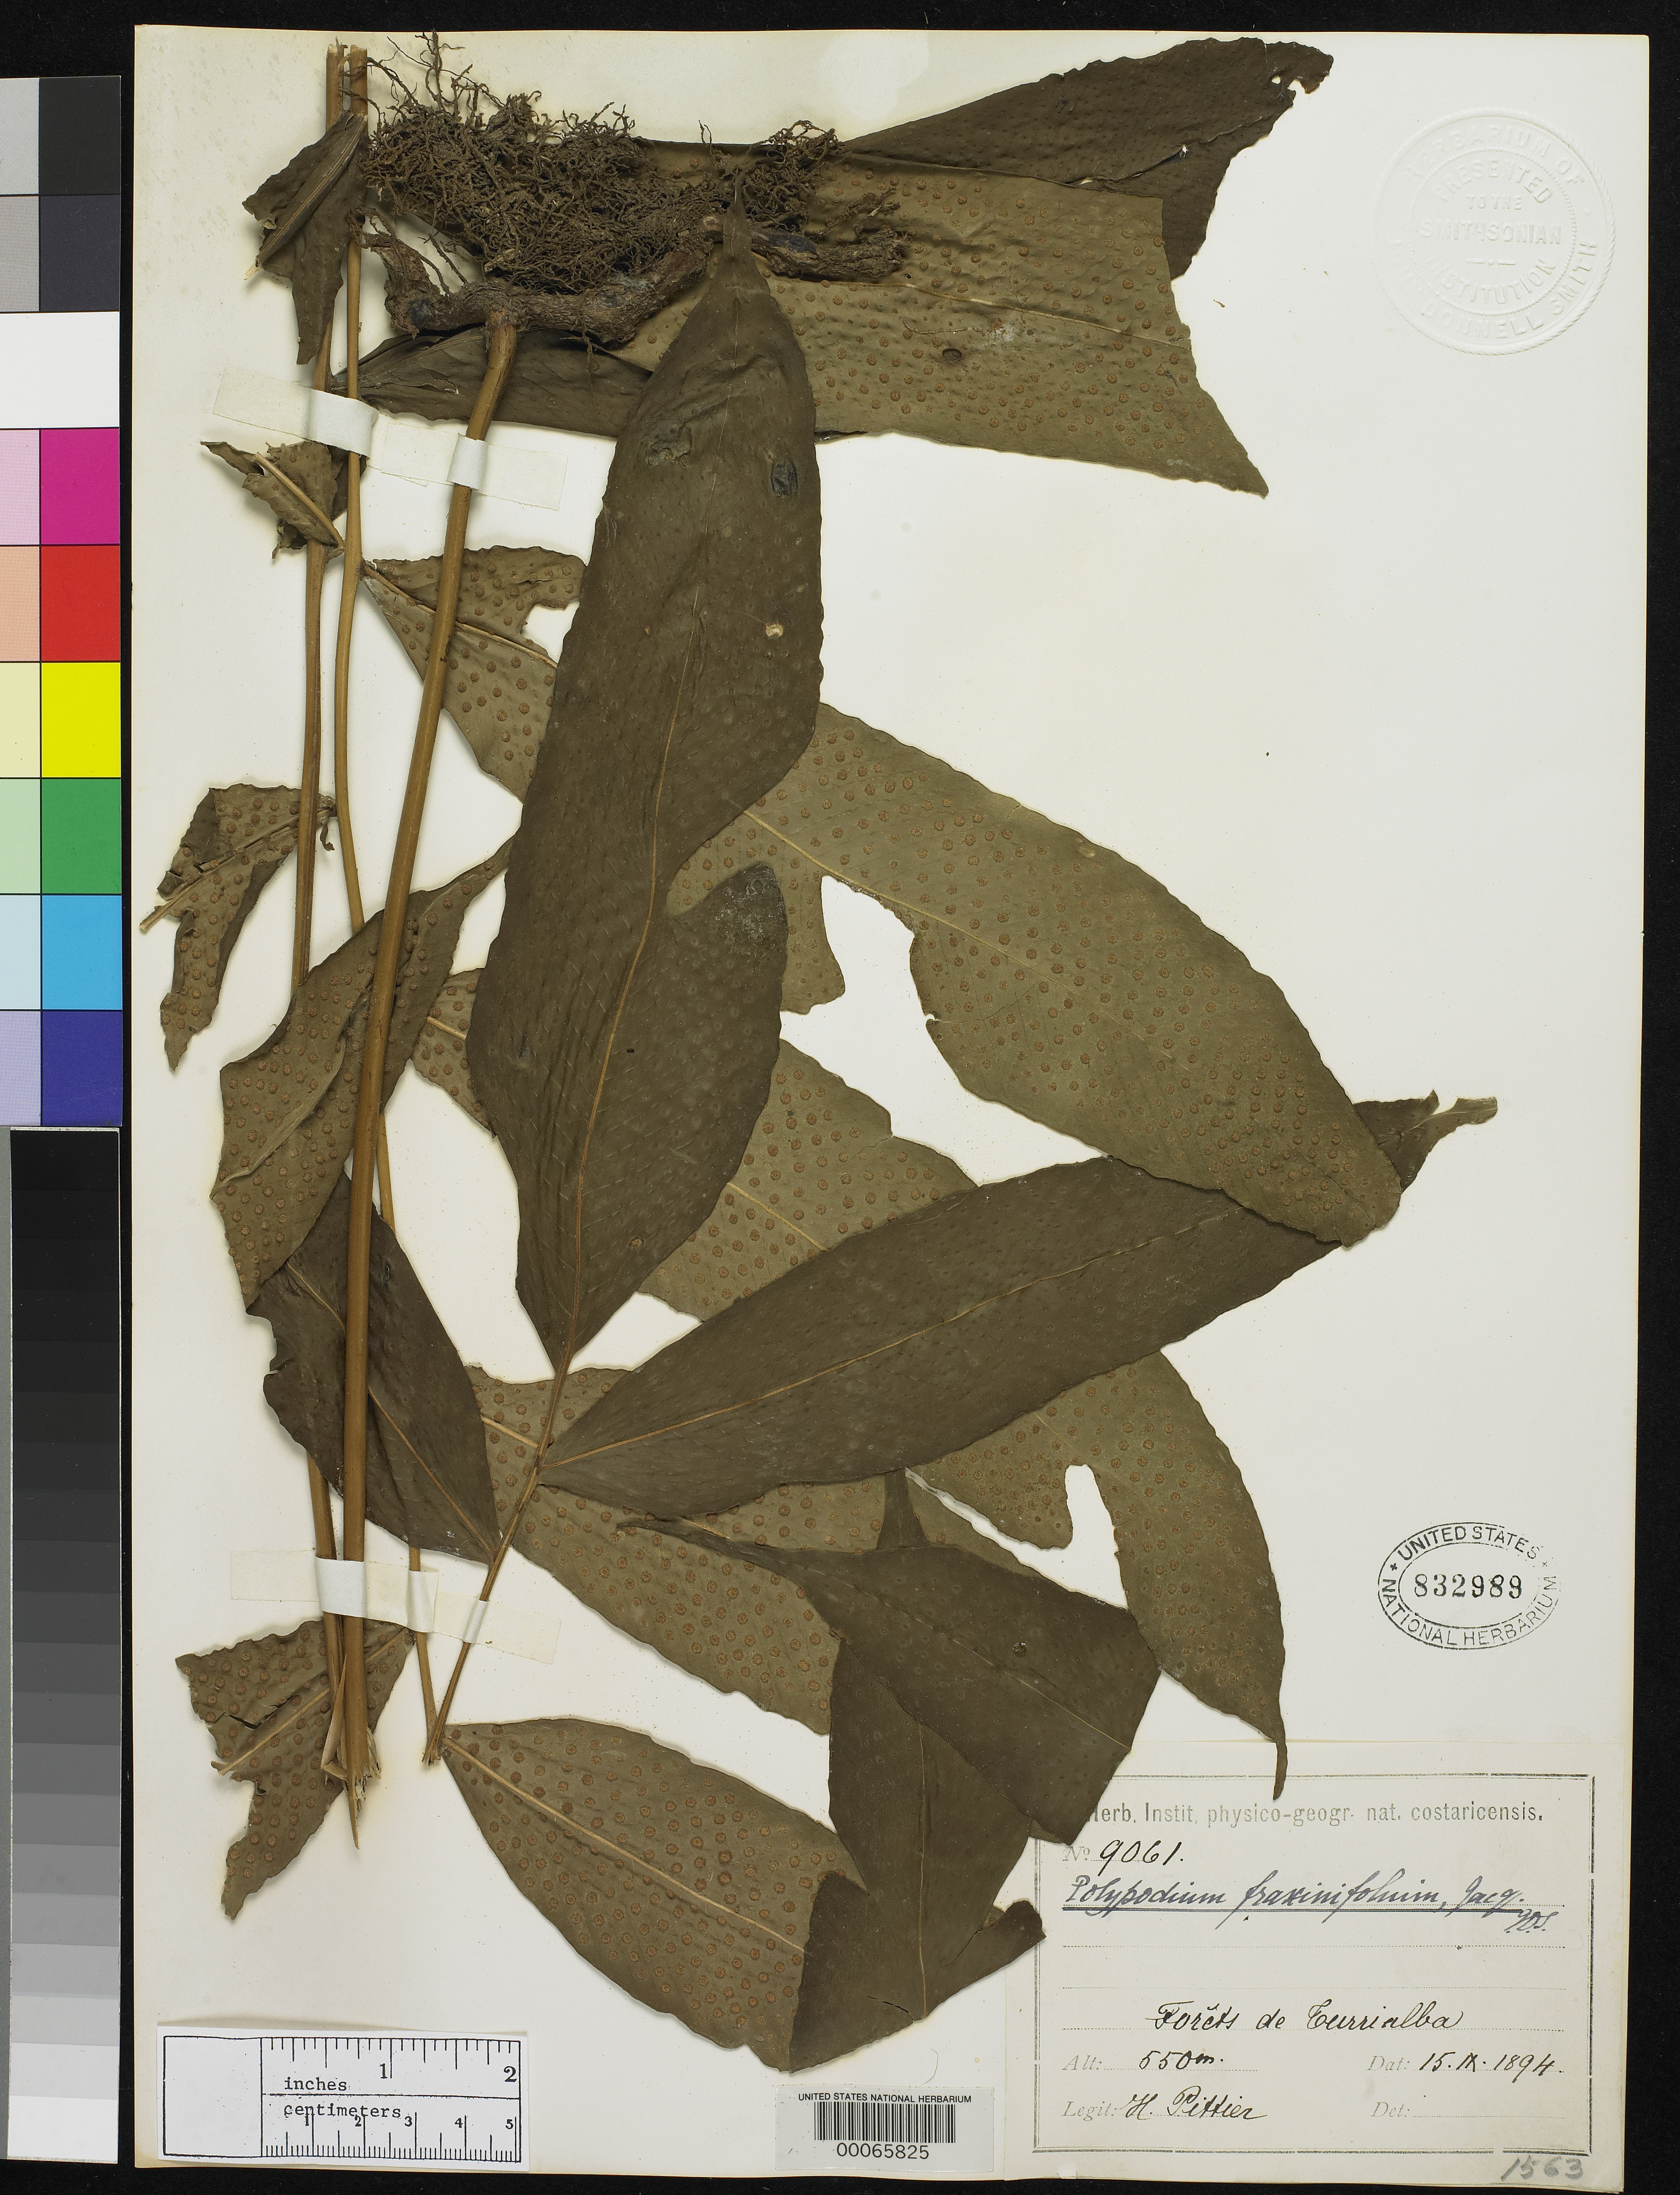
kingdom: Plantae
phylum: Tracheophyta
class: Polypodiopsida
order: Polypodiales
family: Polypodiaceae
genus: Polypodium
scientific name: Polypodium fraxinifolium subsp. articulatum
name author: Christ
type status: Lectotype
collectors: H. F. Pittier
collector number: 9061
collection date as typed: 15 Sep 1894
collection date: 1894-09-15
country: Costa Rica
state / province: Cartago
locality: Forets de Cartago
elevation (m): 550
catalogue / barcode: US 832989